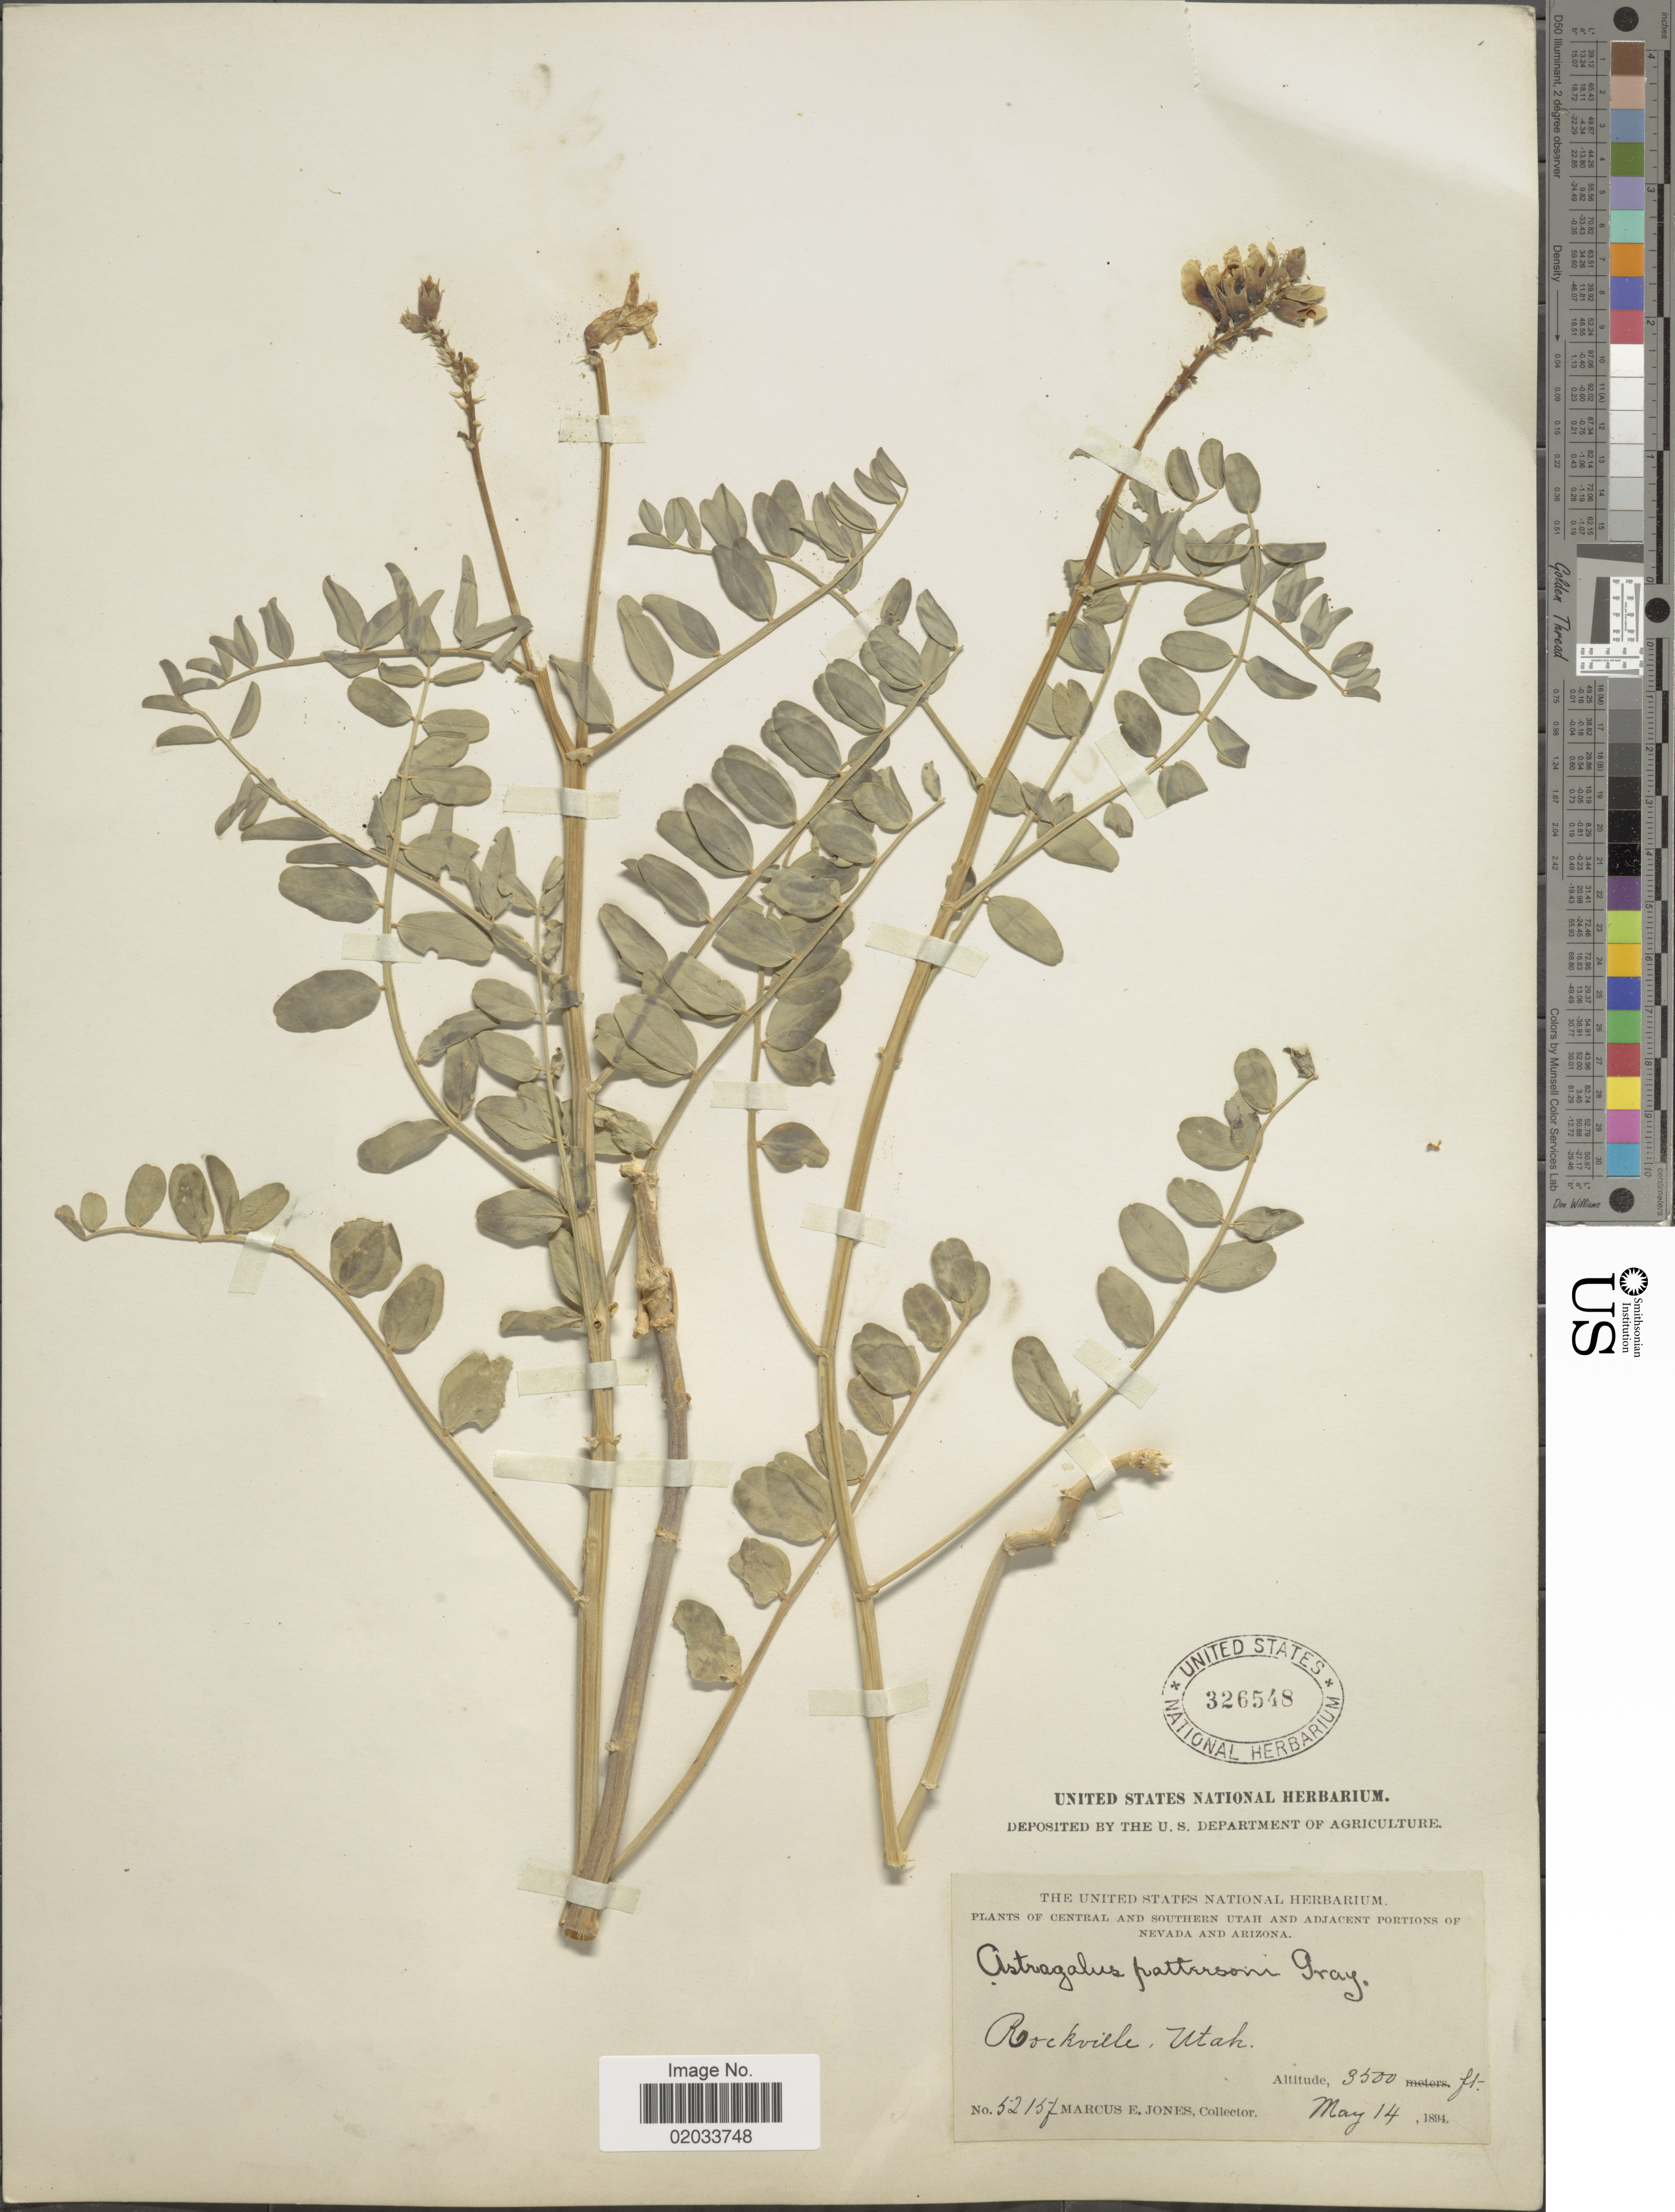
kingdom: Plantae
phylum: Tracheophyta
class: Magnoliopsida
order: Fabales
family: Fabaceae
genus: Astragalus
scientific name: Astragalus pattersonii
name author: (A. Gray) A. Gray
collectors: M. E. Jones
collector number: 5215f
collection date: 1894-05-14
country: United States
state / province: Utah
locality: Central and Southern Utah and Adjacent Portions of Nevada and Arizona, Rockville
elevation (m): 1067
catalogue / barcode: US 326548